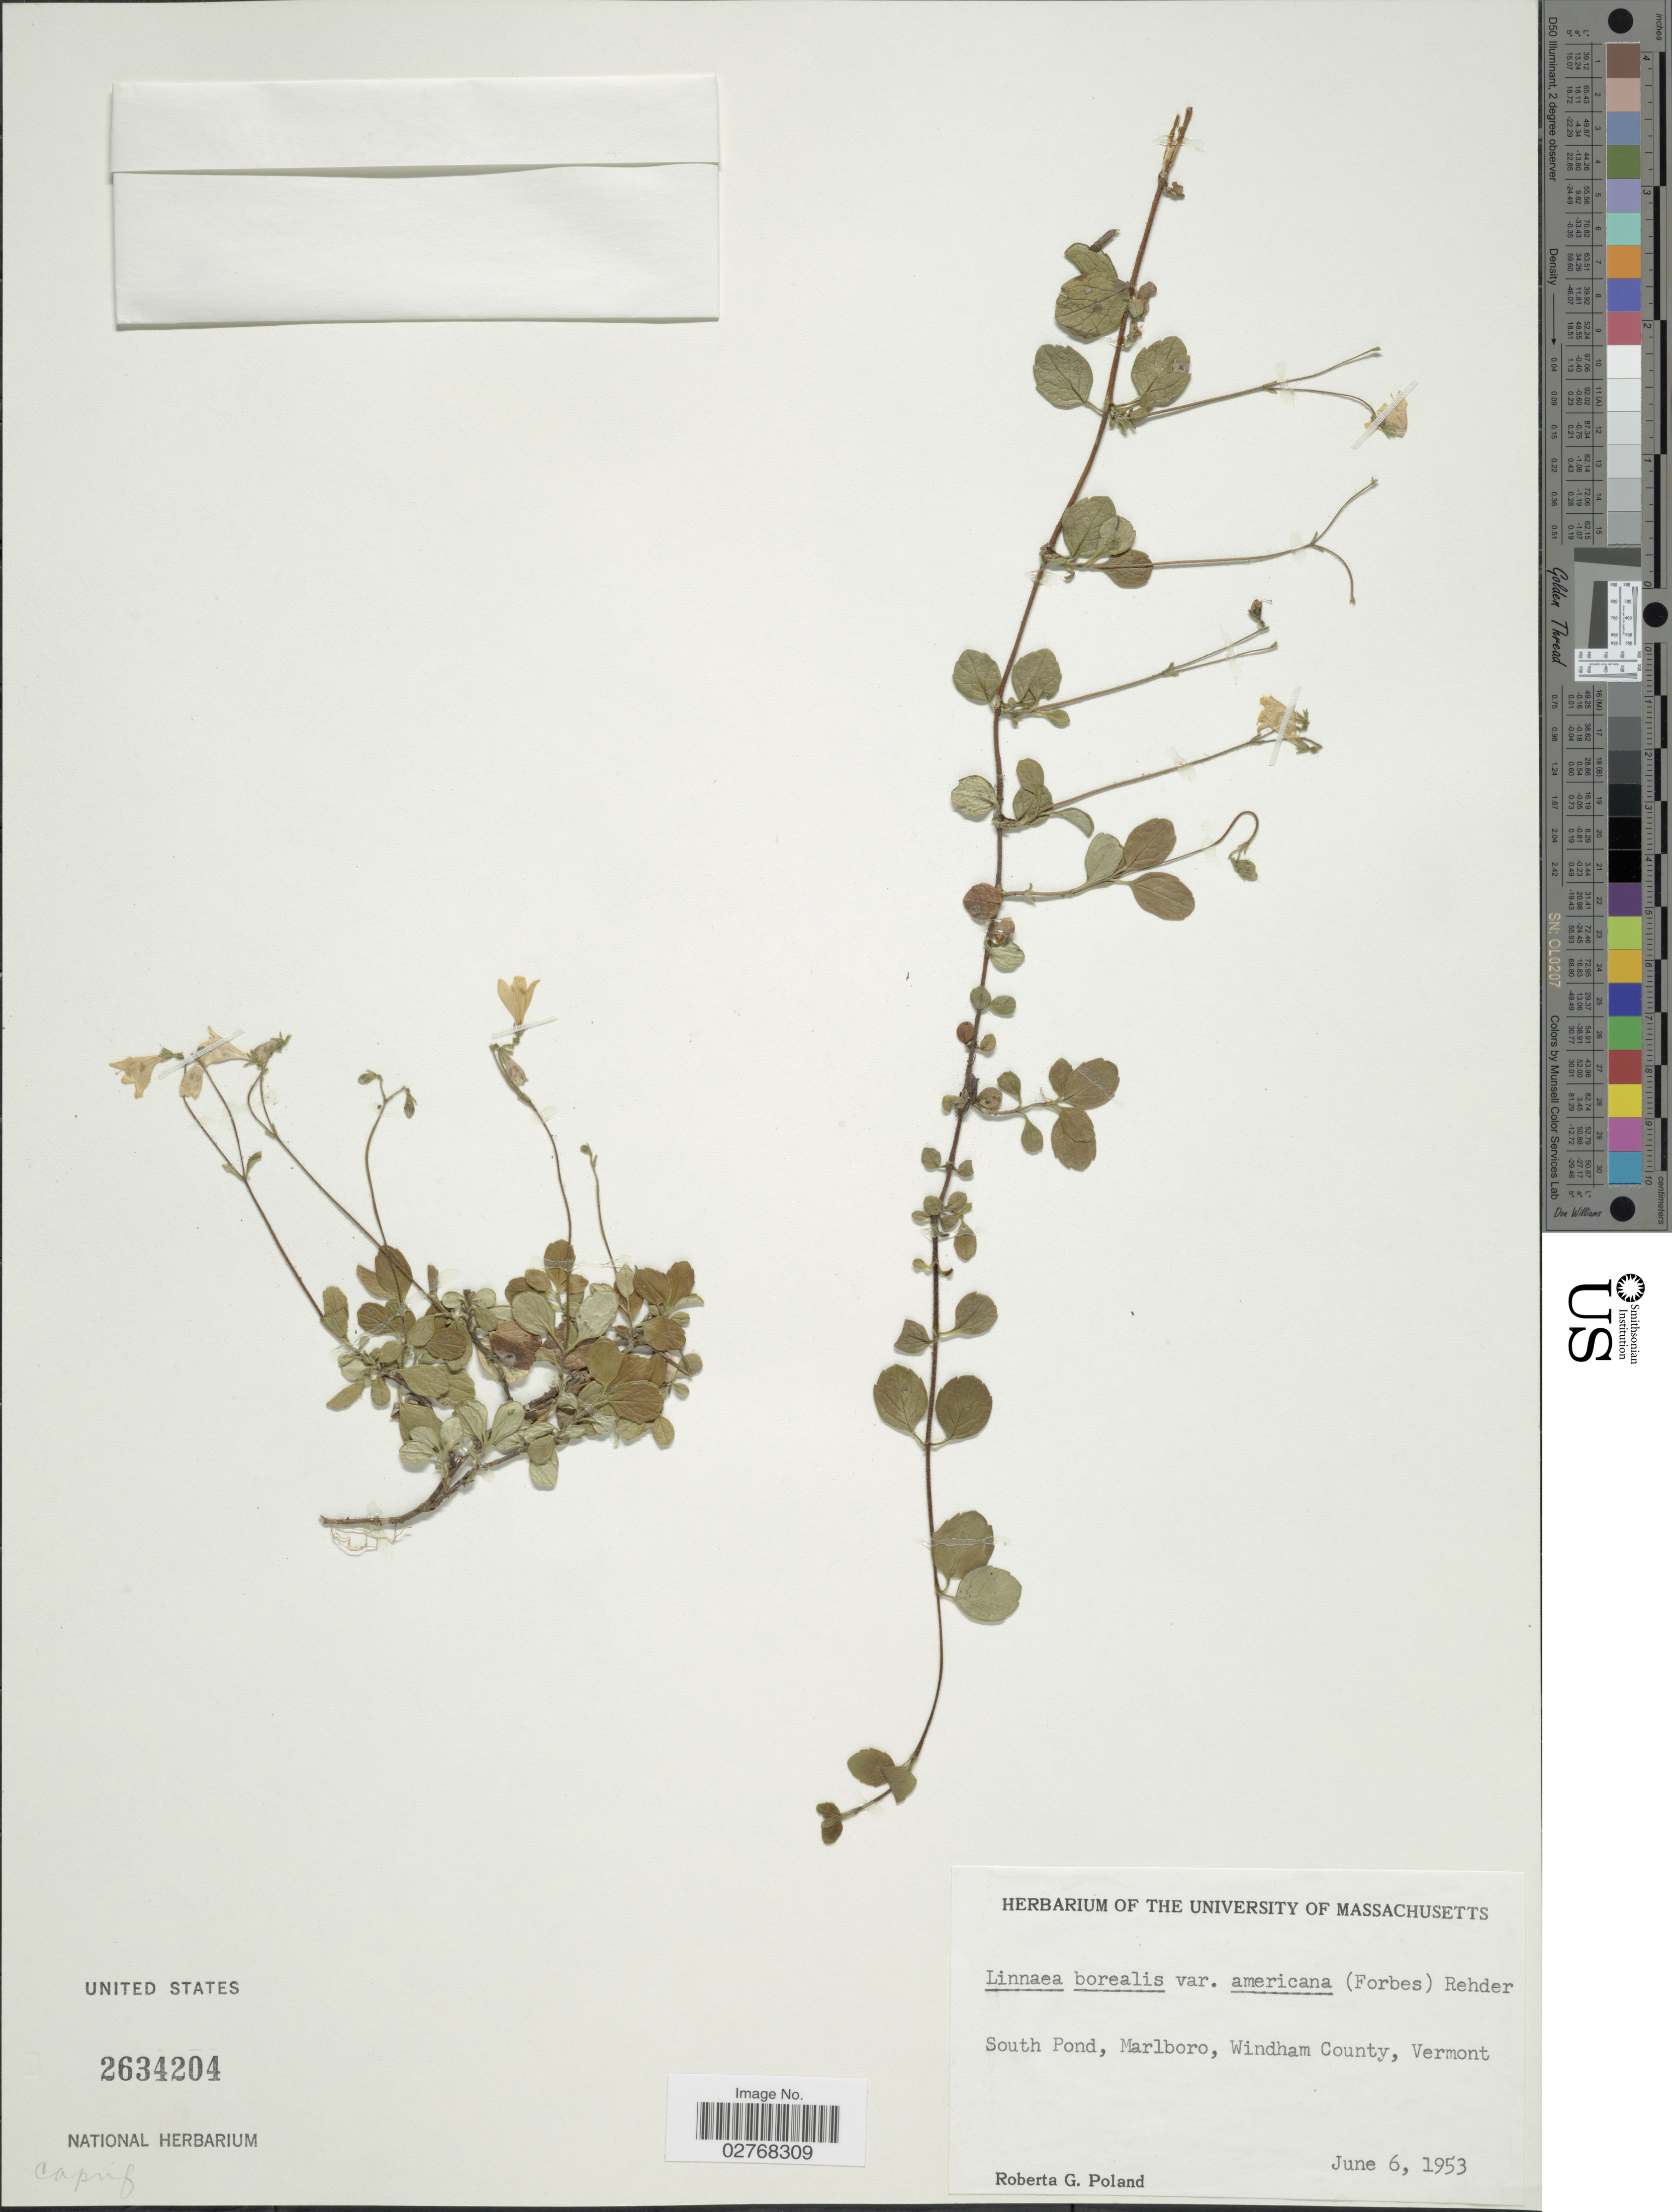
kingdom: Plantae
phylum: Tracheophyta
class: Magnoliopsida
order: Dipsacales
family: Caprifoliaceae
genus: Linnaea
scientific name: Linnaea borealis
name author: L.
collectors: R. Poland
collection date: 1953-06-06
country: United States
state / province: Vermont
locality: South Pond, Marlboro, Windham County.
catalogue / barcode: US 2634204